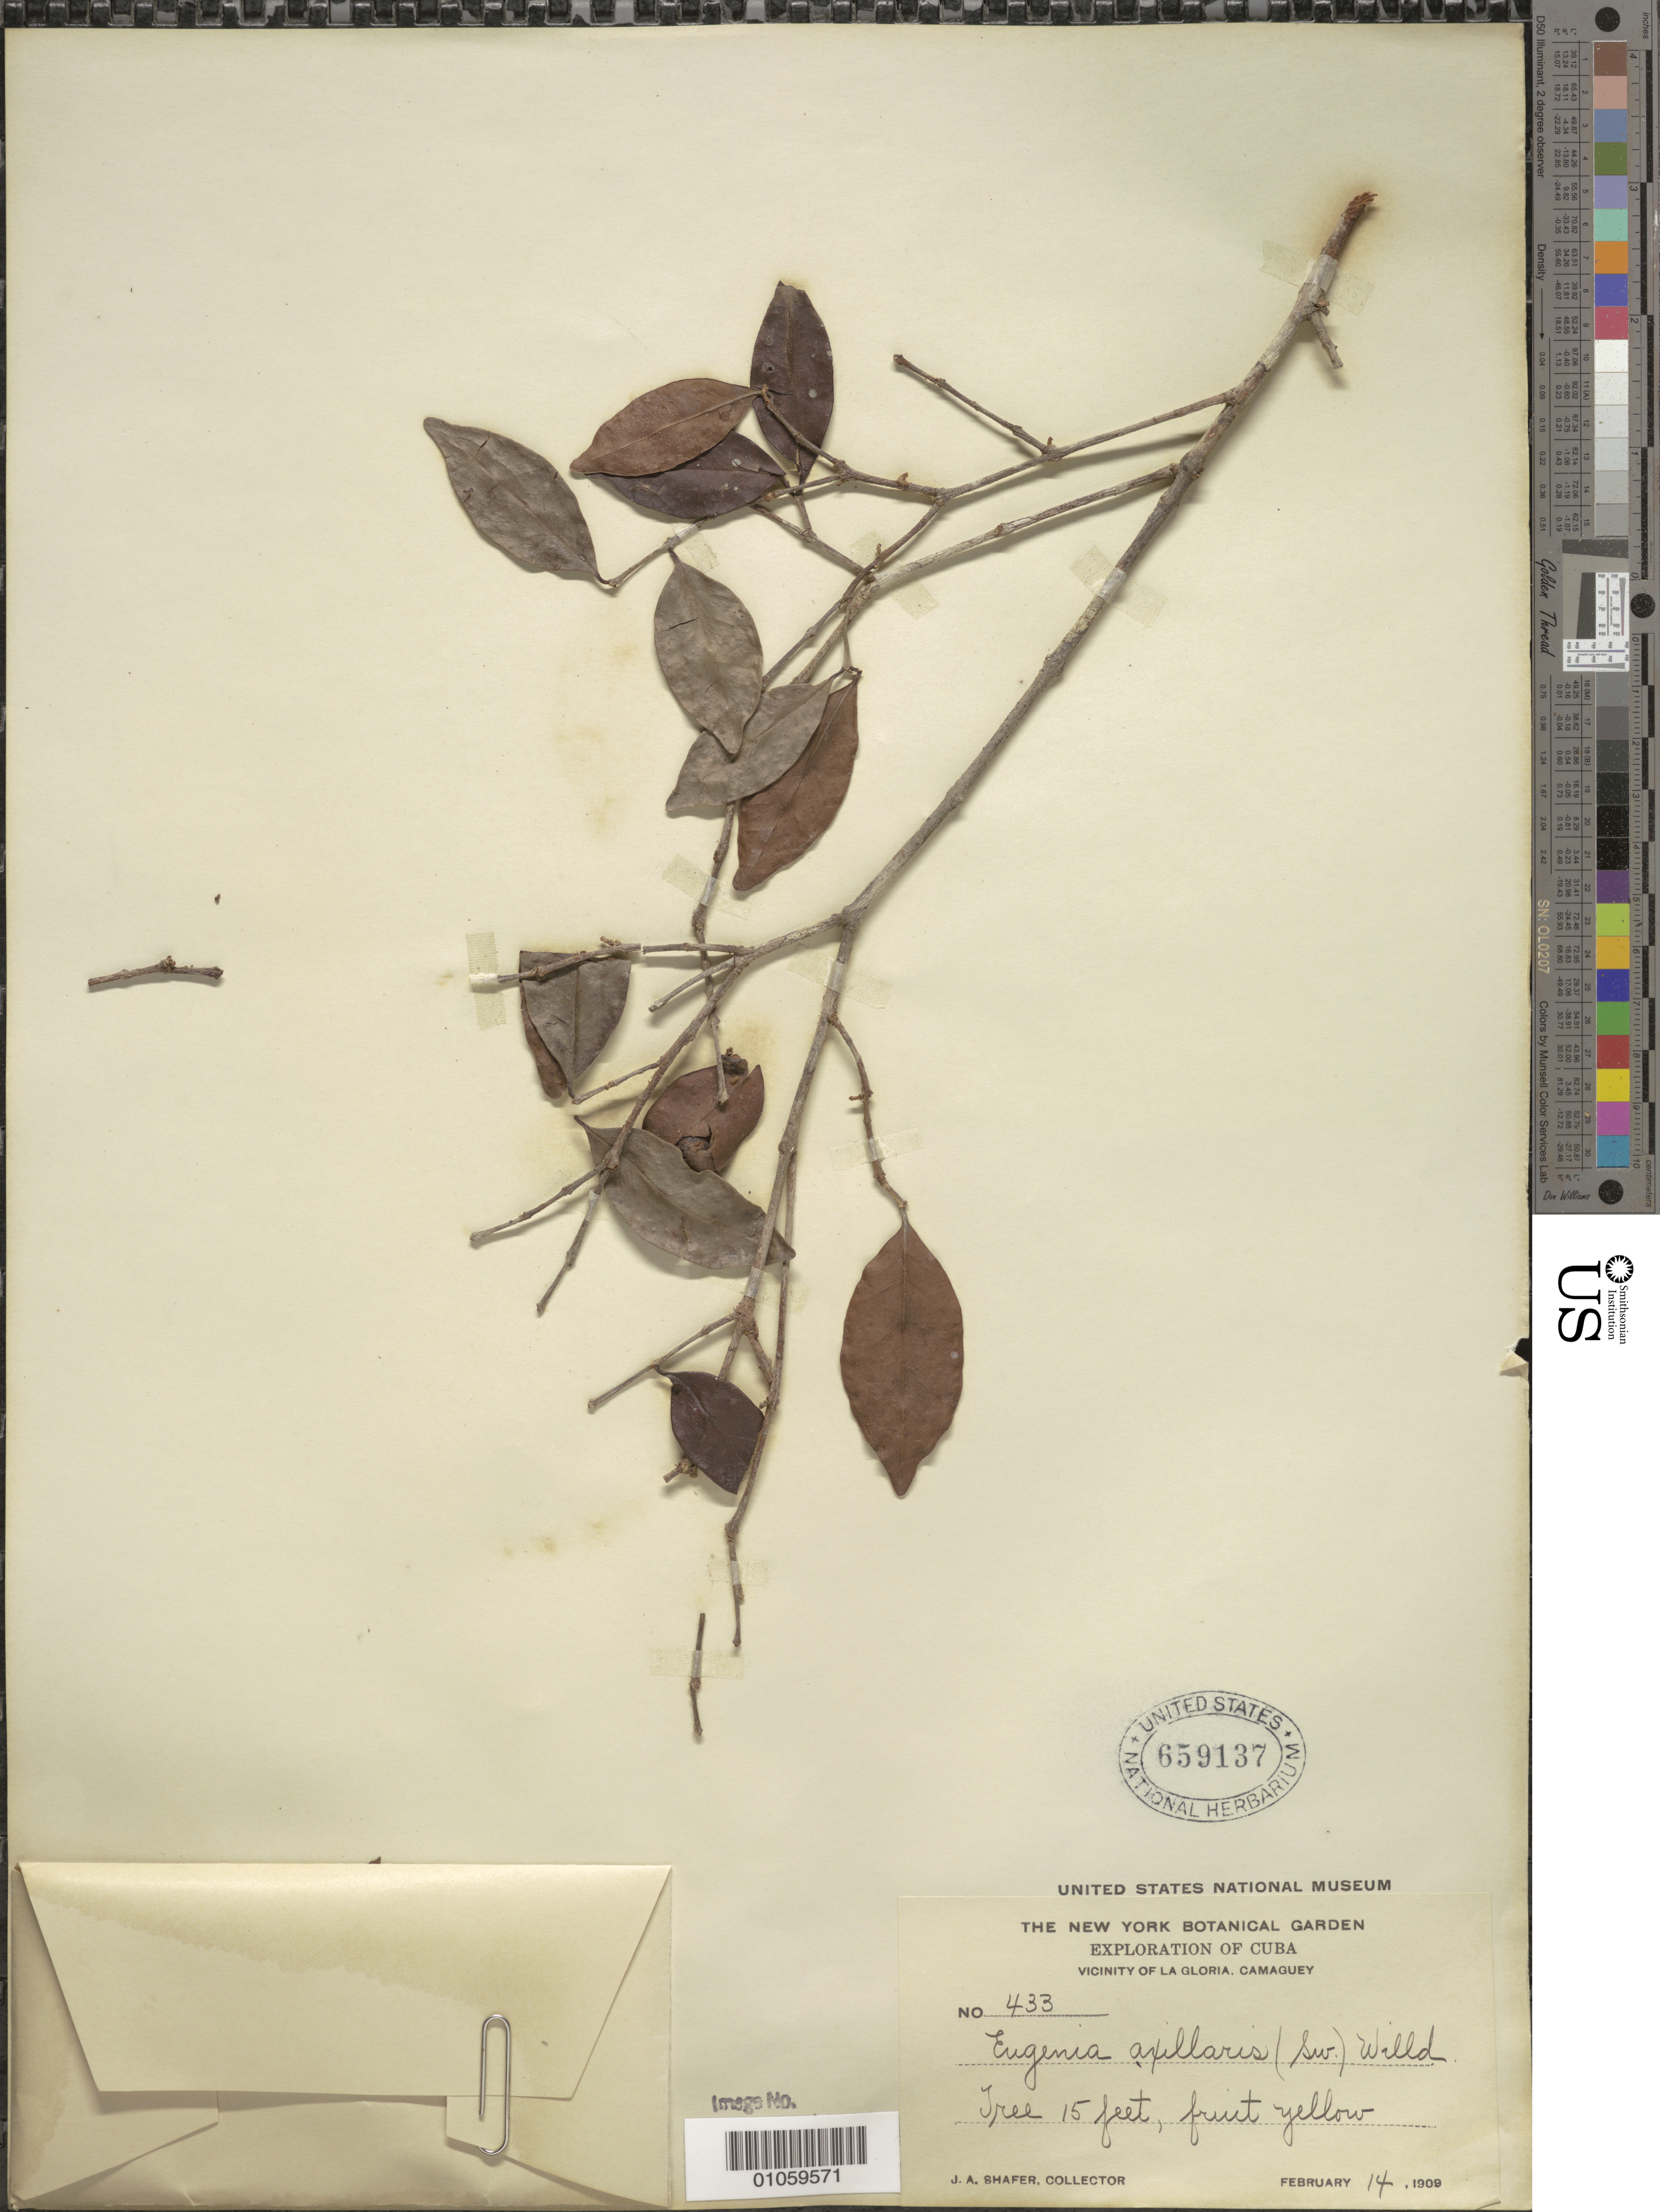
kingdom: Plantae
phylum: Tracheophyta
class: Magnoliopsida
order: Myrtales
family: Myrtaceae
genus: Eugenia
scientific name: Eugenia axillaris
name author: (Sw.) Willd.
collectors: J. A. Shafer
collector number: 433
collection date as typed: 14 Feb 1909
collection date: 1909-02-14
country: Cuba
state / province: Camagüey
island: Cuba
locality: Vicinity of La Gloria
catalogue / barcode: US 659137